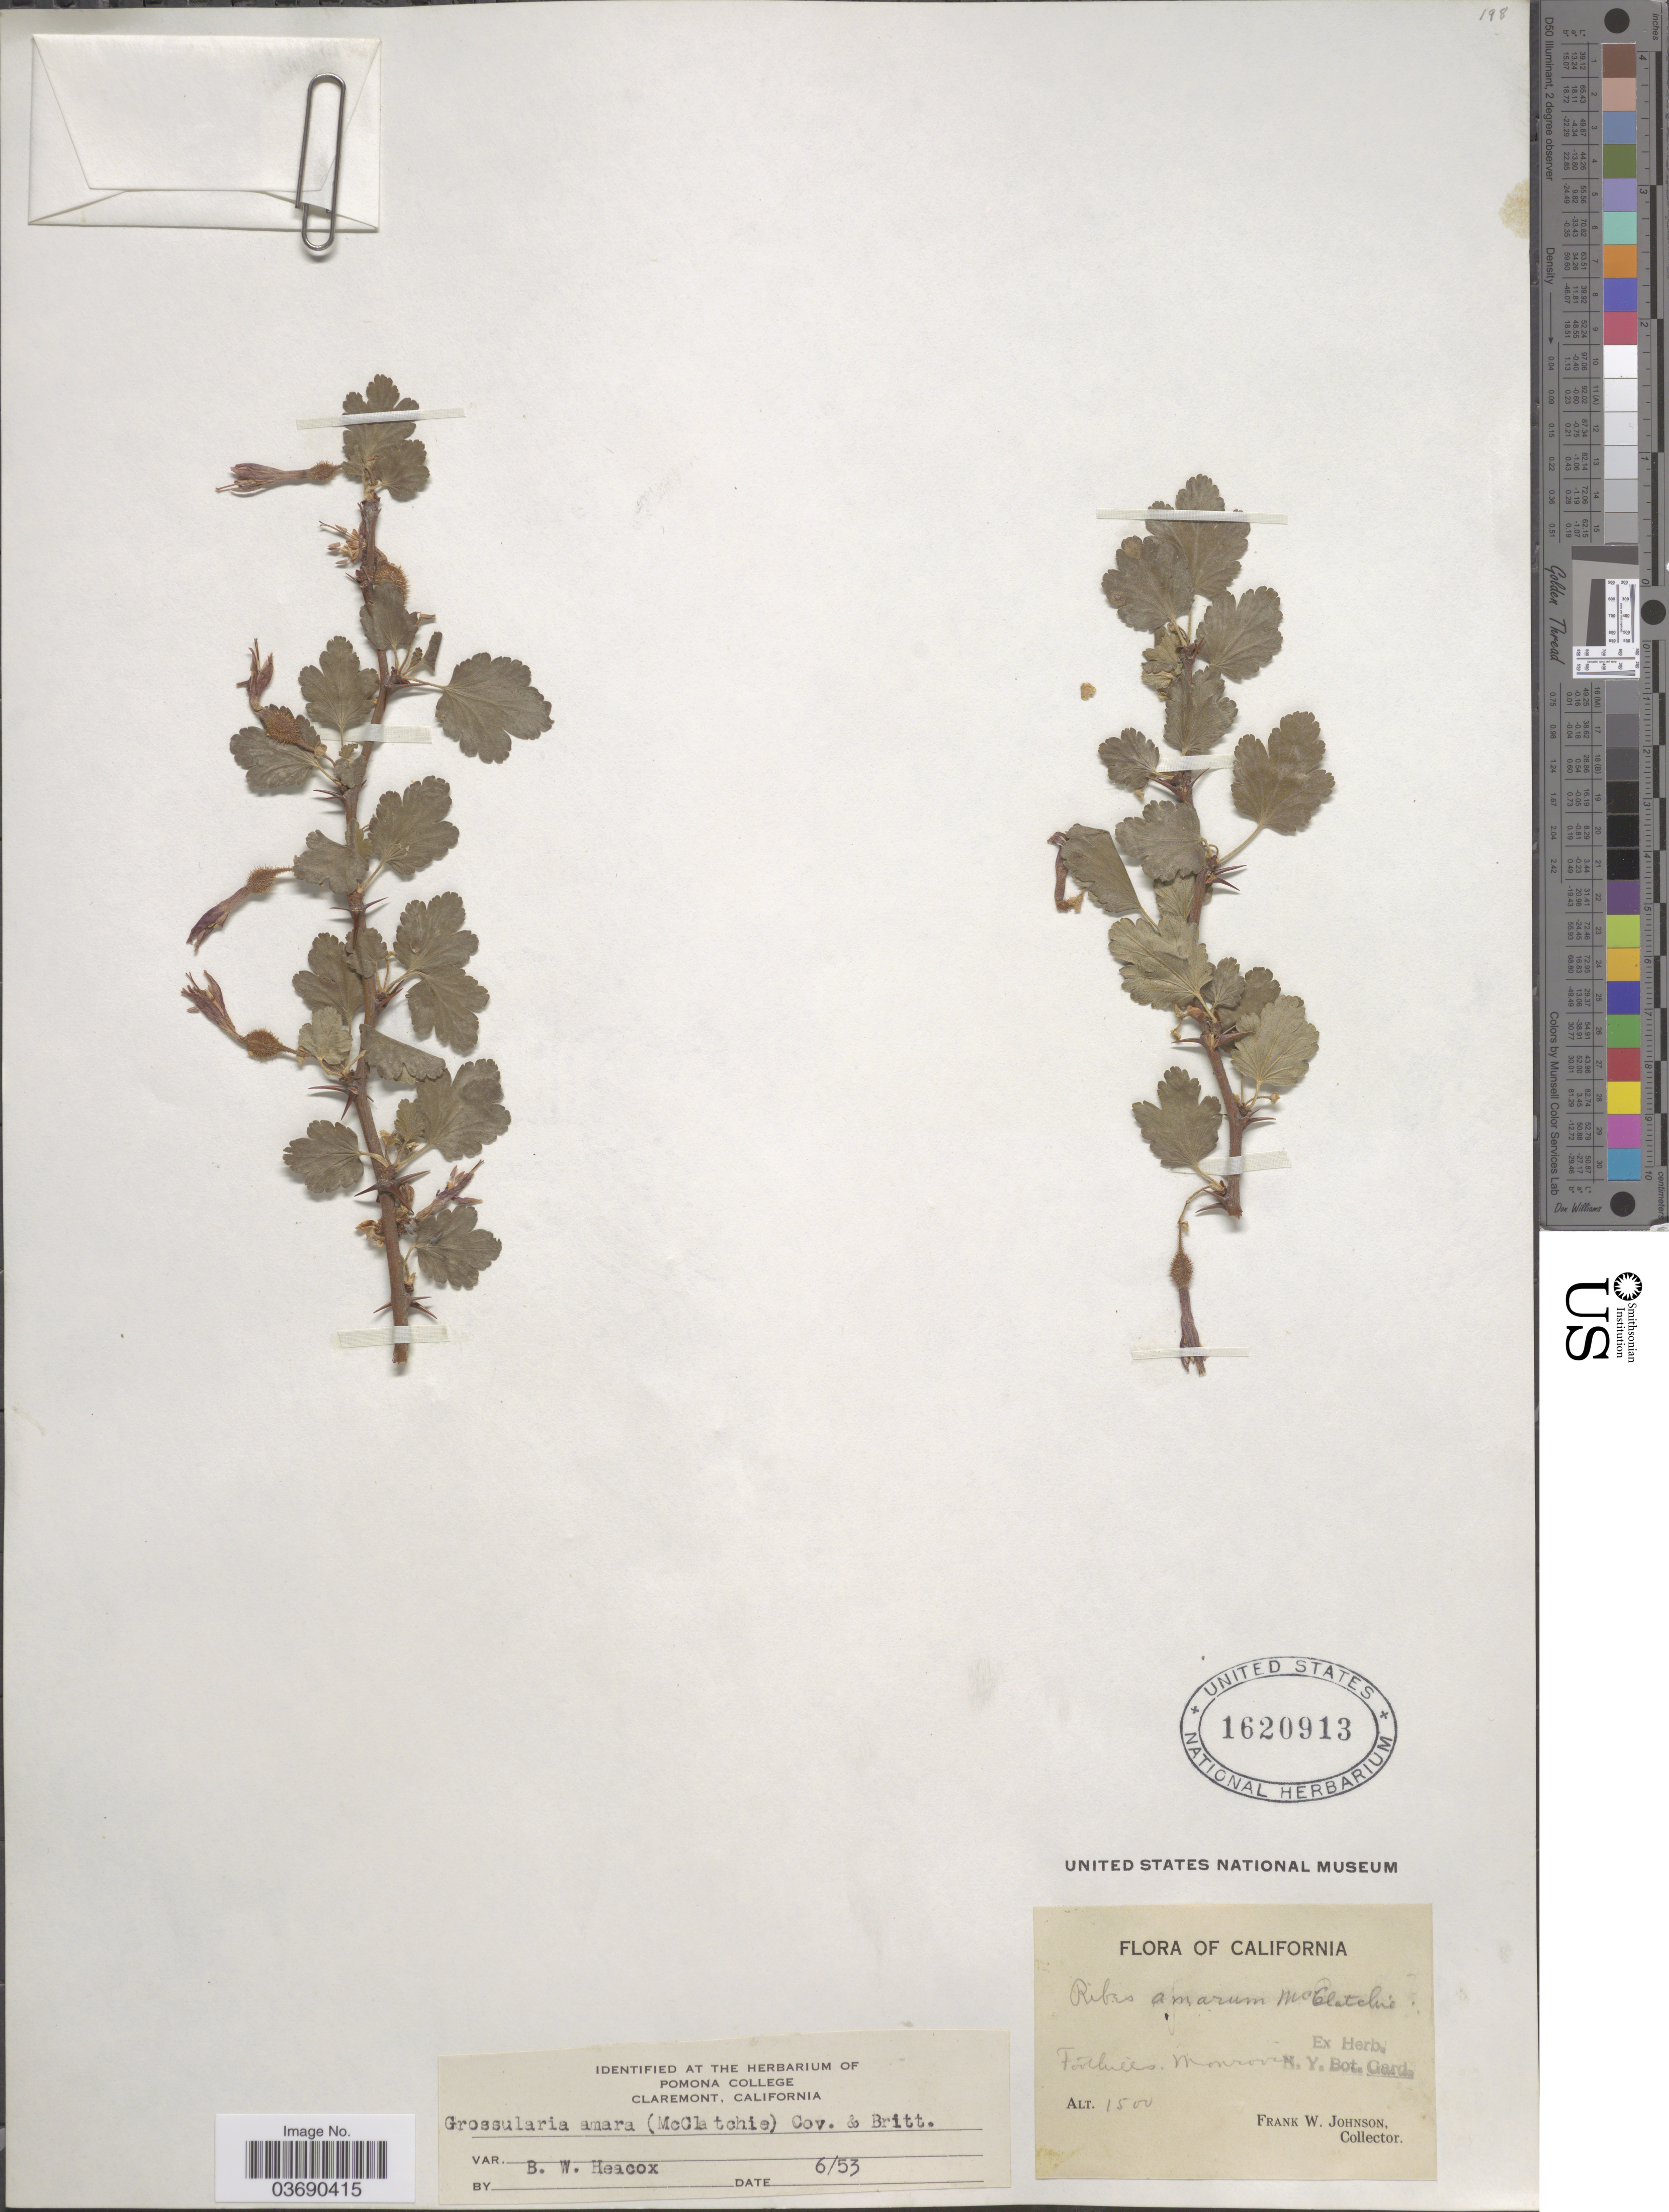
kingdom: Plantae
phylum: Tracheophyta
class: Magnoliopsida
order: Saxifragales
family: Grossulariaceae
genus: Ribes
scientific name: Ribes amarum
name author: McClatchie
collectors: F. W. Johnson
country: United States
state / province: California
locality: Foothills Monrovia.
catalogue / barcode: US 1620913